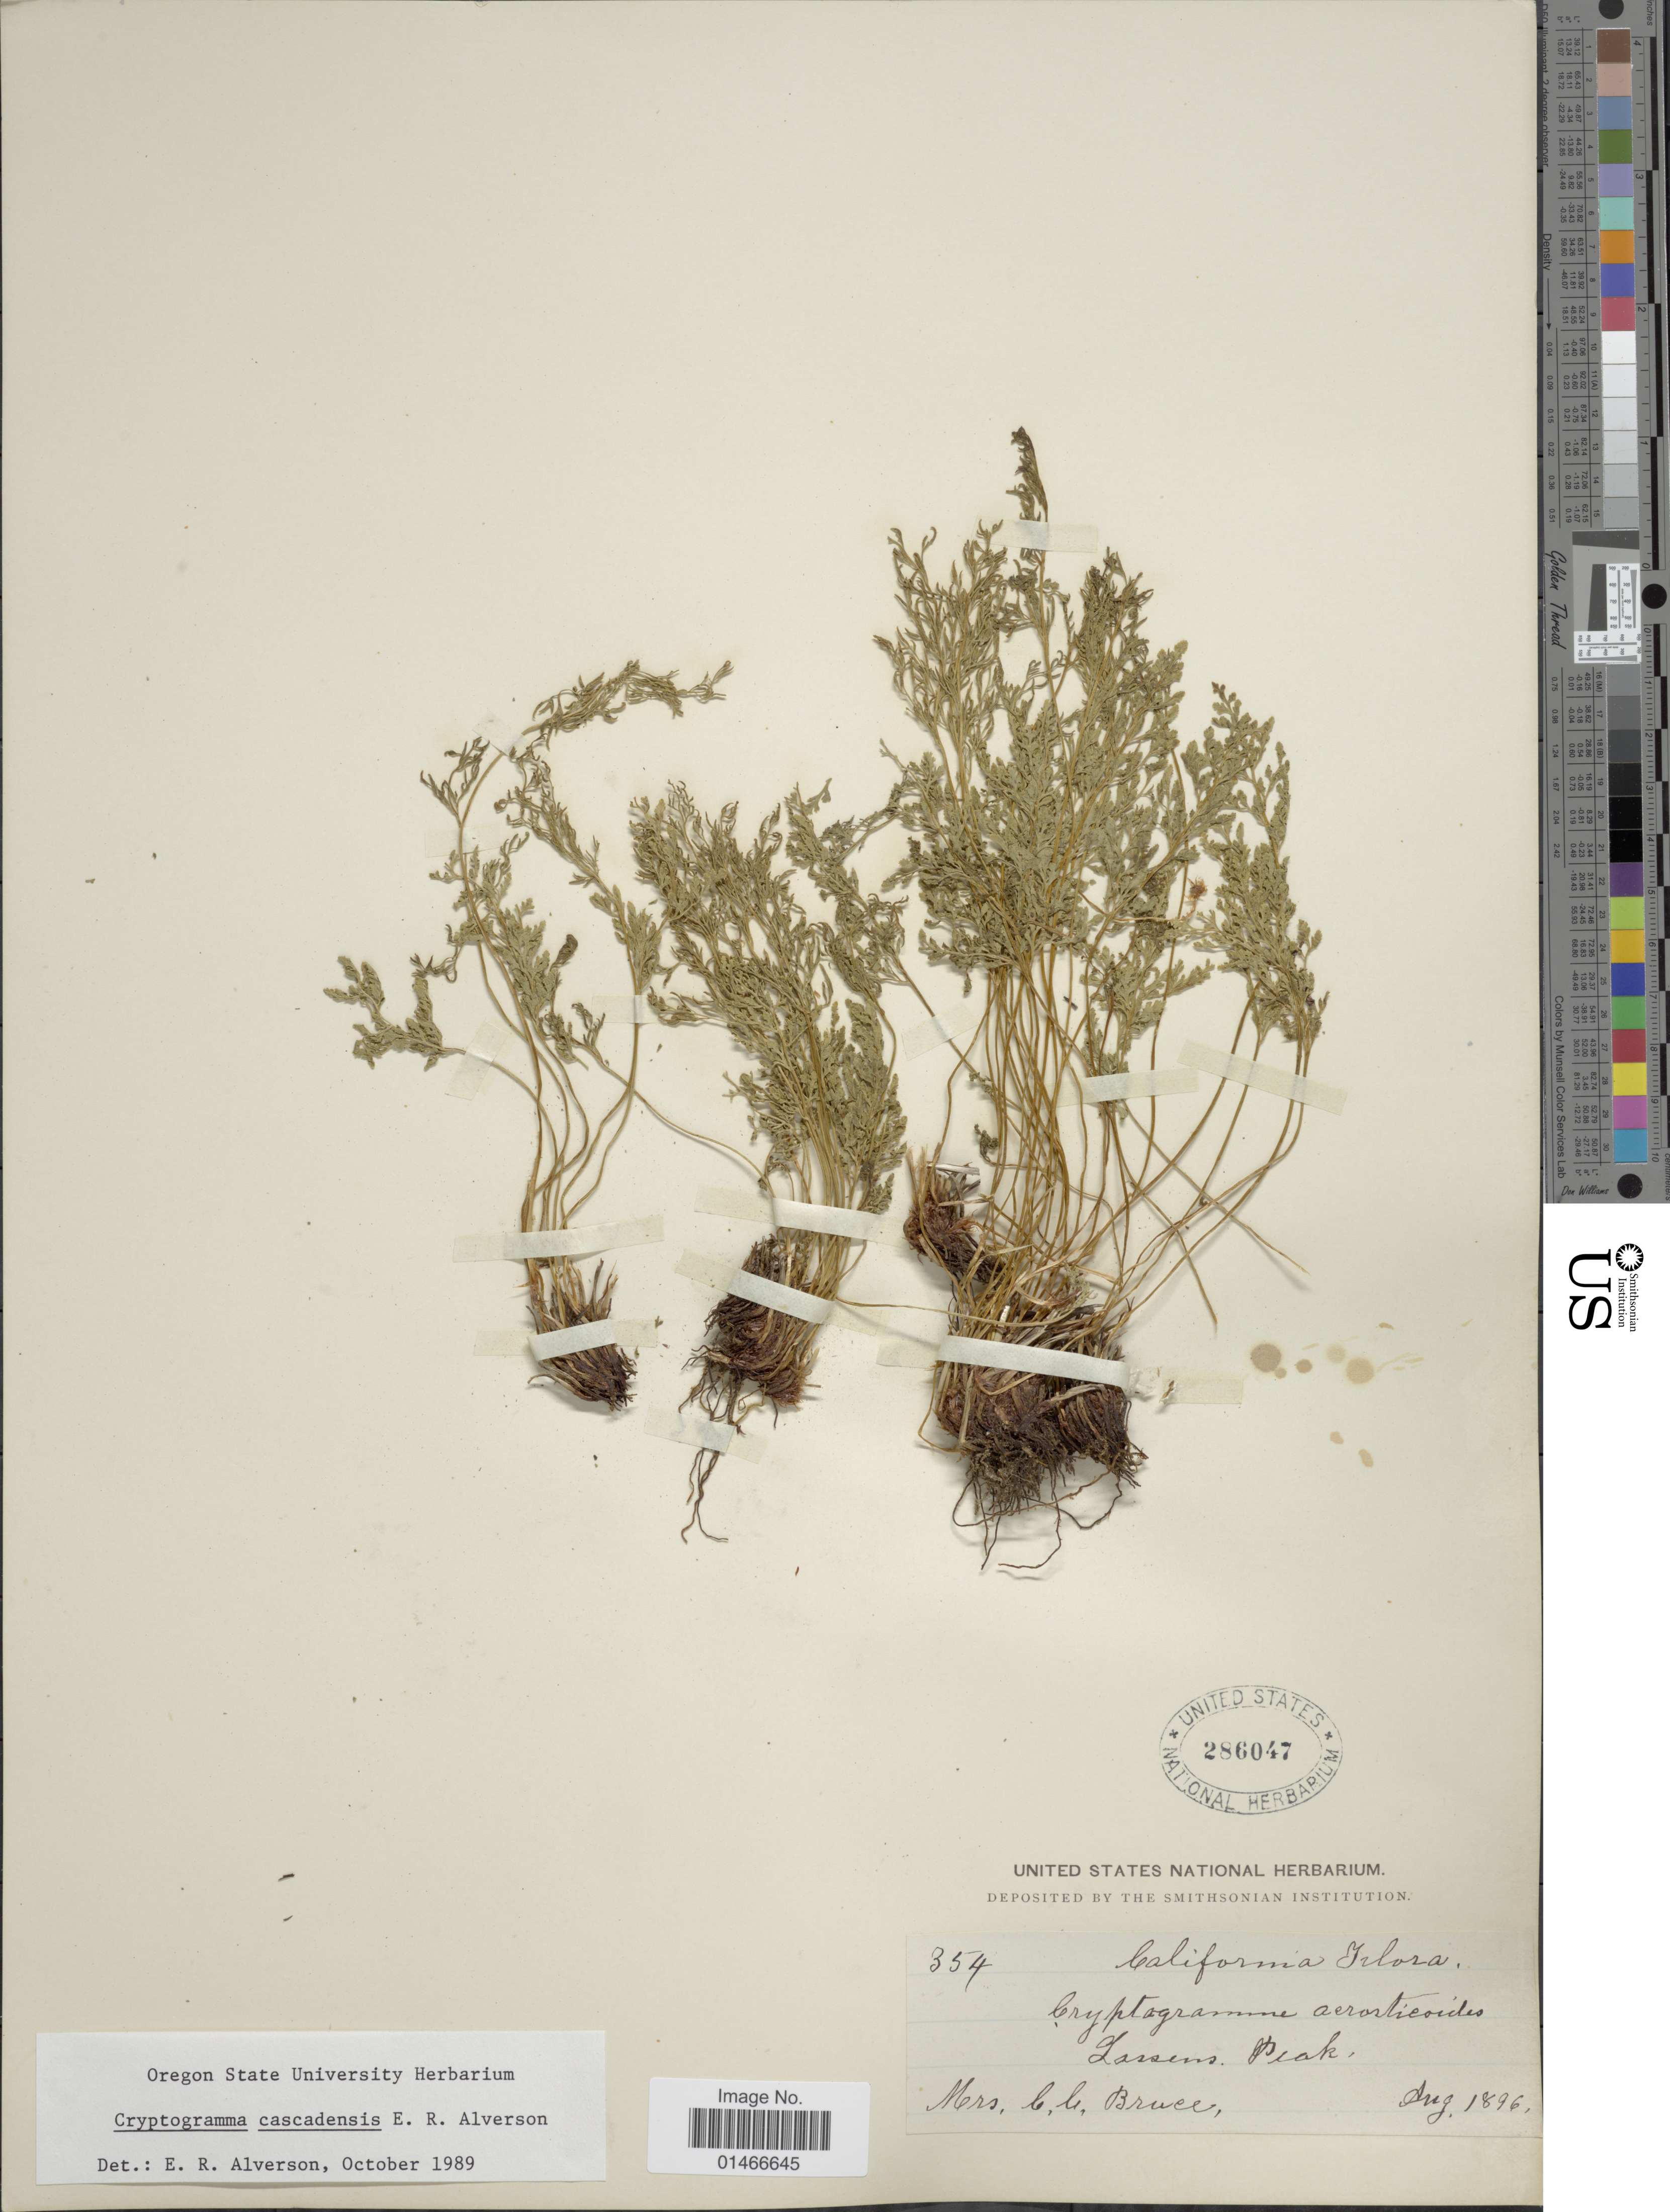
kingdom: Plantae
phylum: Tracheophyta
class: Polypodiopsida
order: Polypodiales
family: Pteridaceae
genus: Cryptogramma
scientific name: Cryptogramma cascadensis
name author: Alverson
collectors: C. Bruce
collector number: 354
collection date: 1896-08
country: United States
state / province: California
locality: Lassens Peak.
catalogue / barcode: US 286047